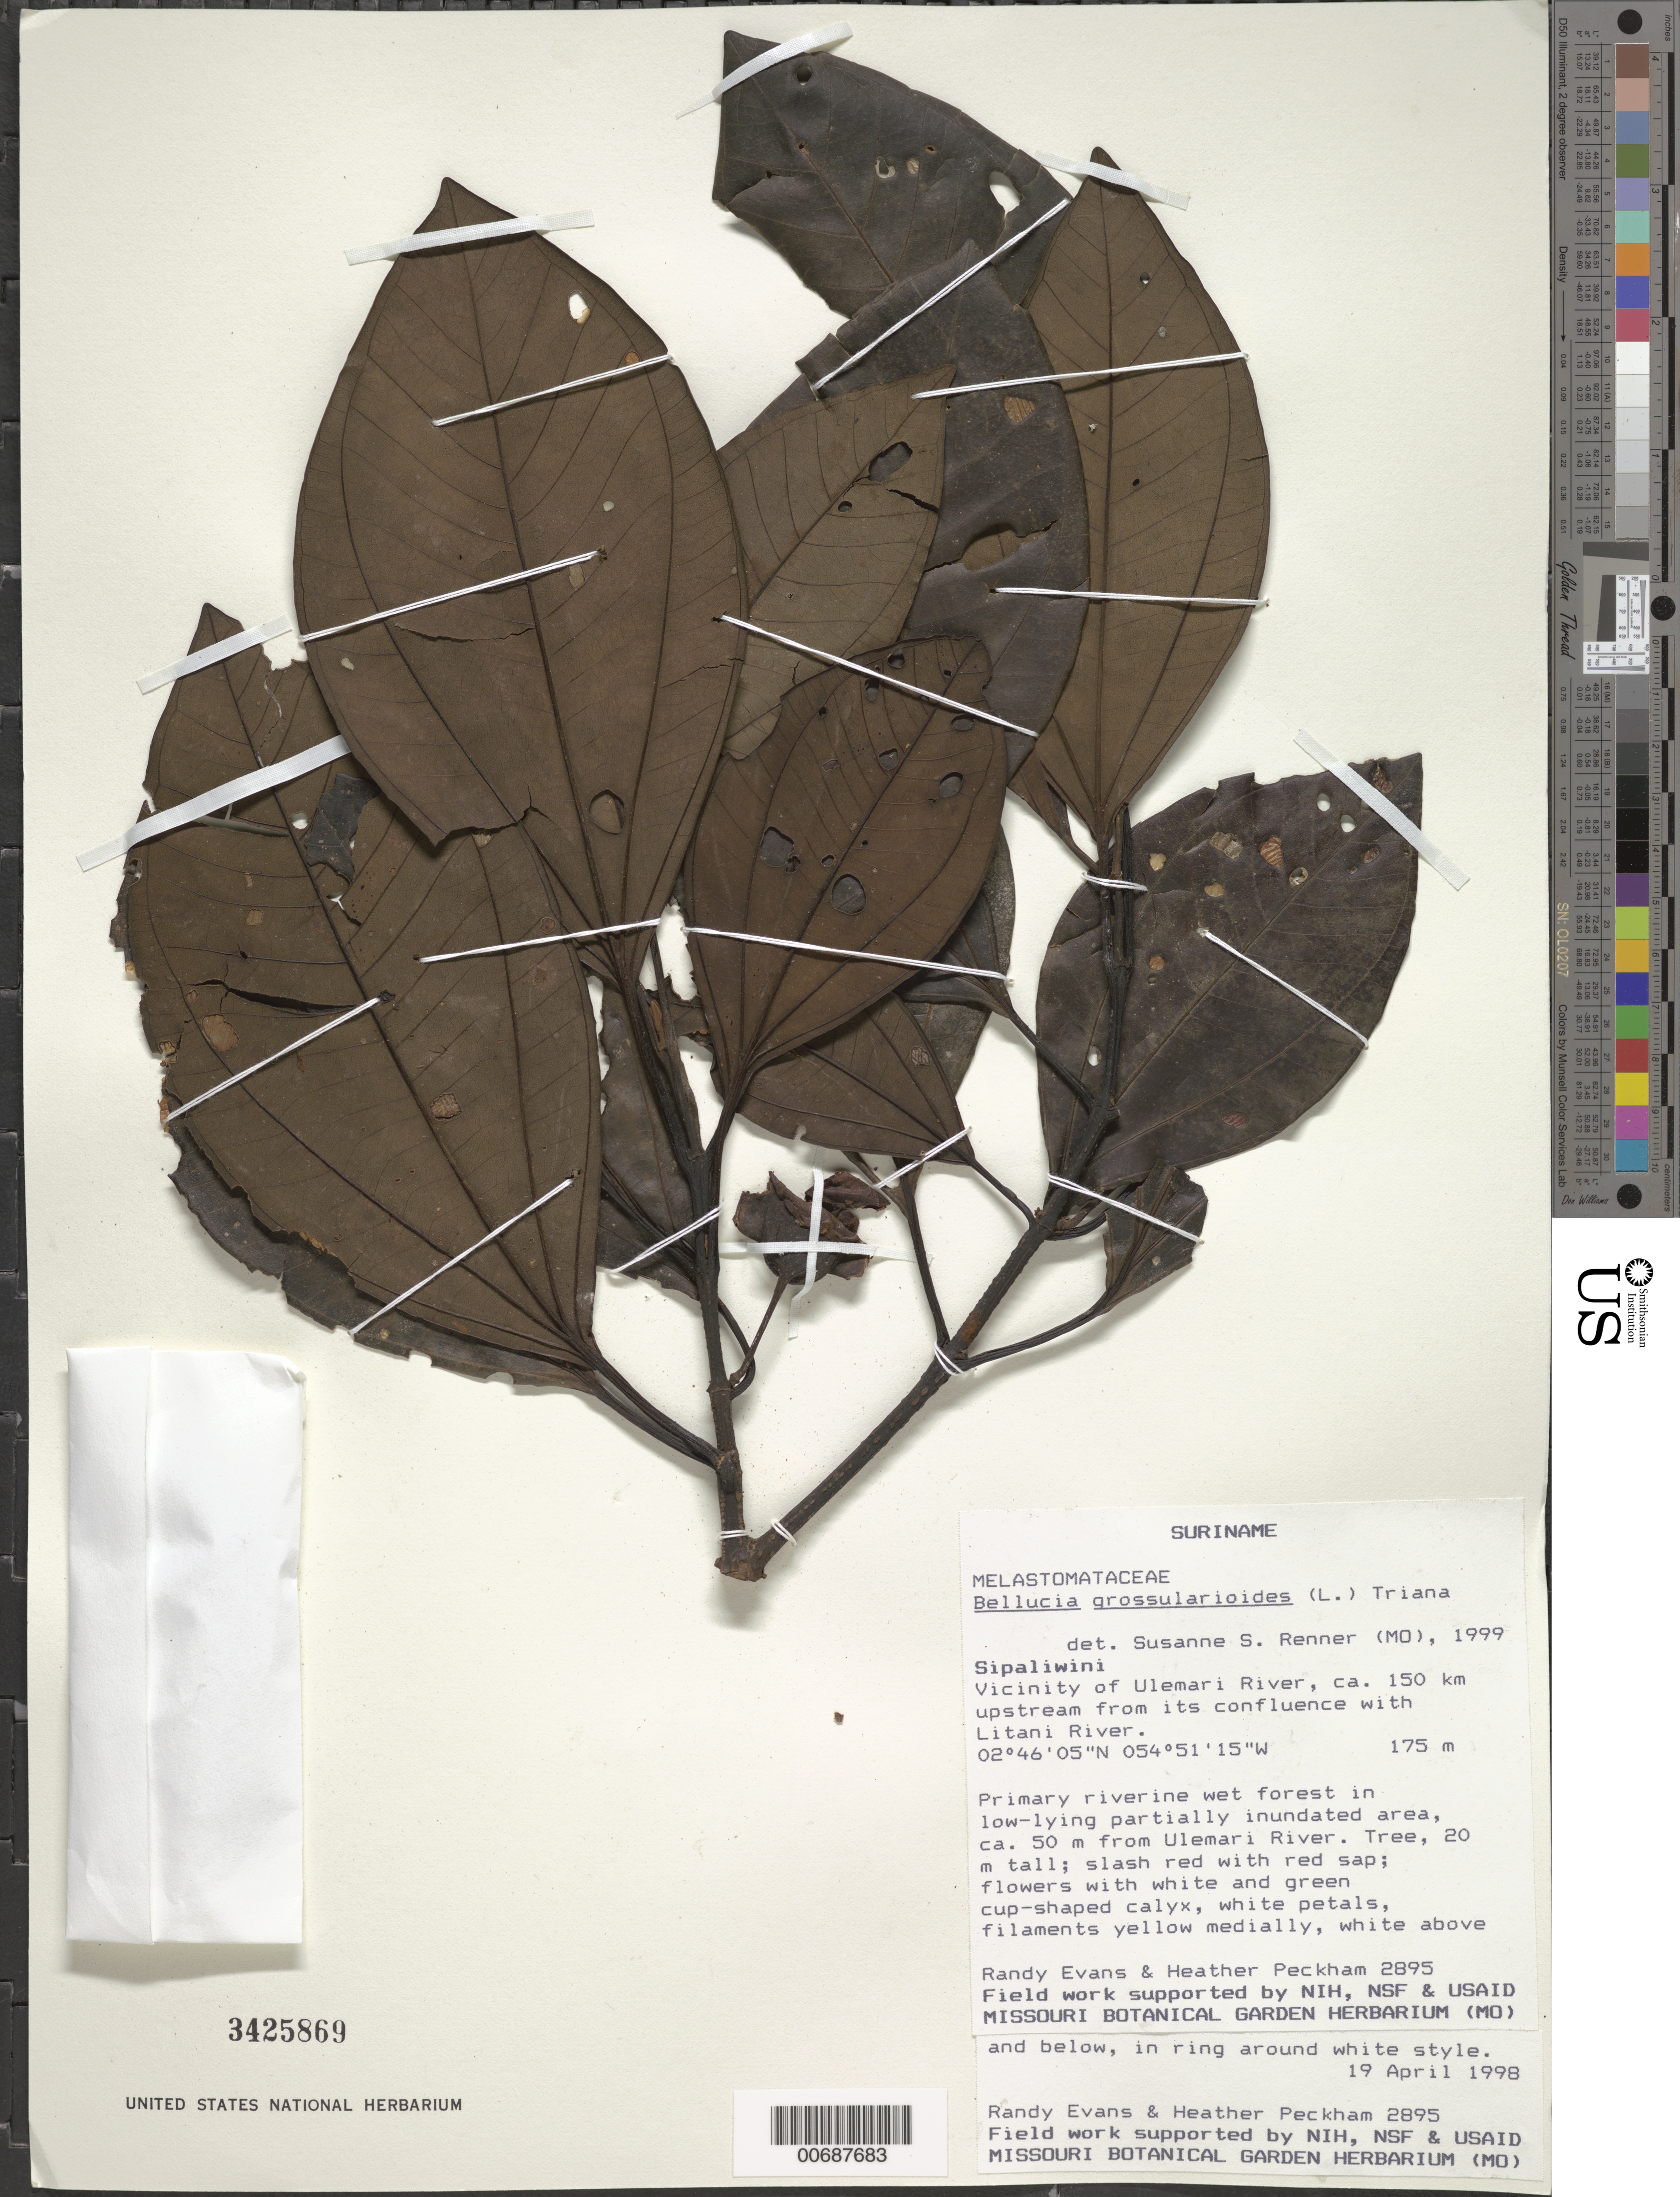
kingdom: Plantae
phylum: Tracheophyta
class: Magnoliopsida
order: Myrtales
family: Melastomataceae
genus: Bellucia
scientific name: Bellucia grossularioides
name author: (L.) Triana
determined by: Renner, S. S.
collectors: R. Evans & H. Peckham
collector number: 2895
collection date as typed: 19-Apr-98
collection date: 1998-04-19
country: Suriname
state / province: Sipaliwini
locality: Ulemari R., ca. 150 km upstream from confl. with Litani R.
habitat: Primary riverine wet forest in low-lying partially inundated area, ca. 50 m from Ulemari River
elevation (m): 175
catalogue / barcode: US 3425869